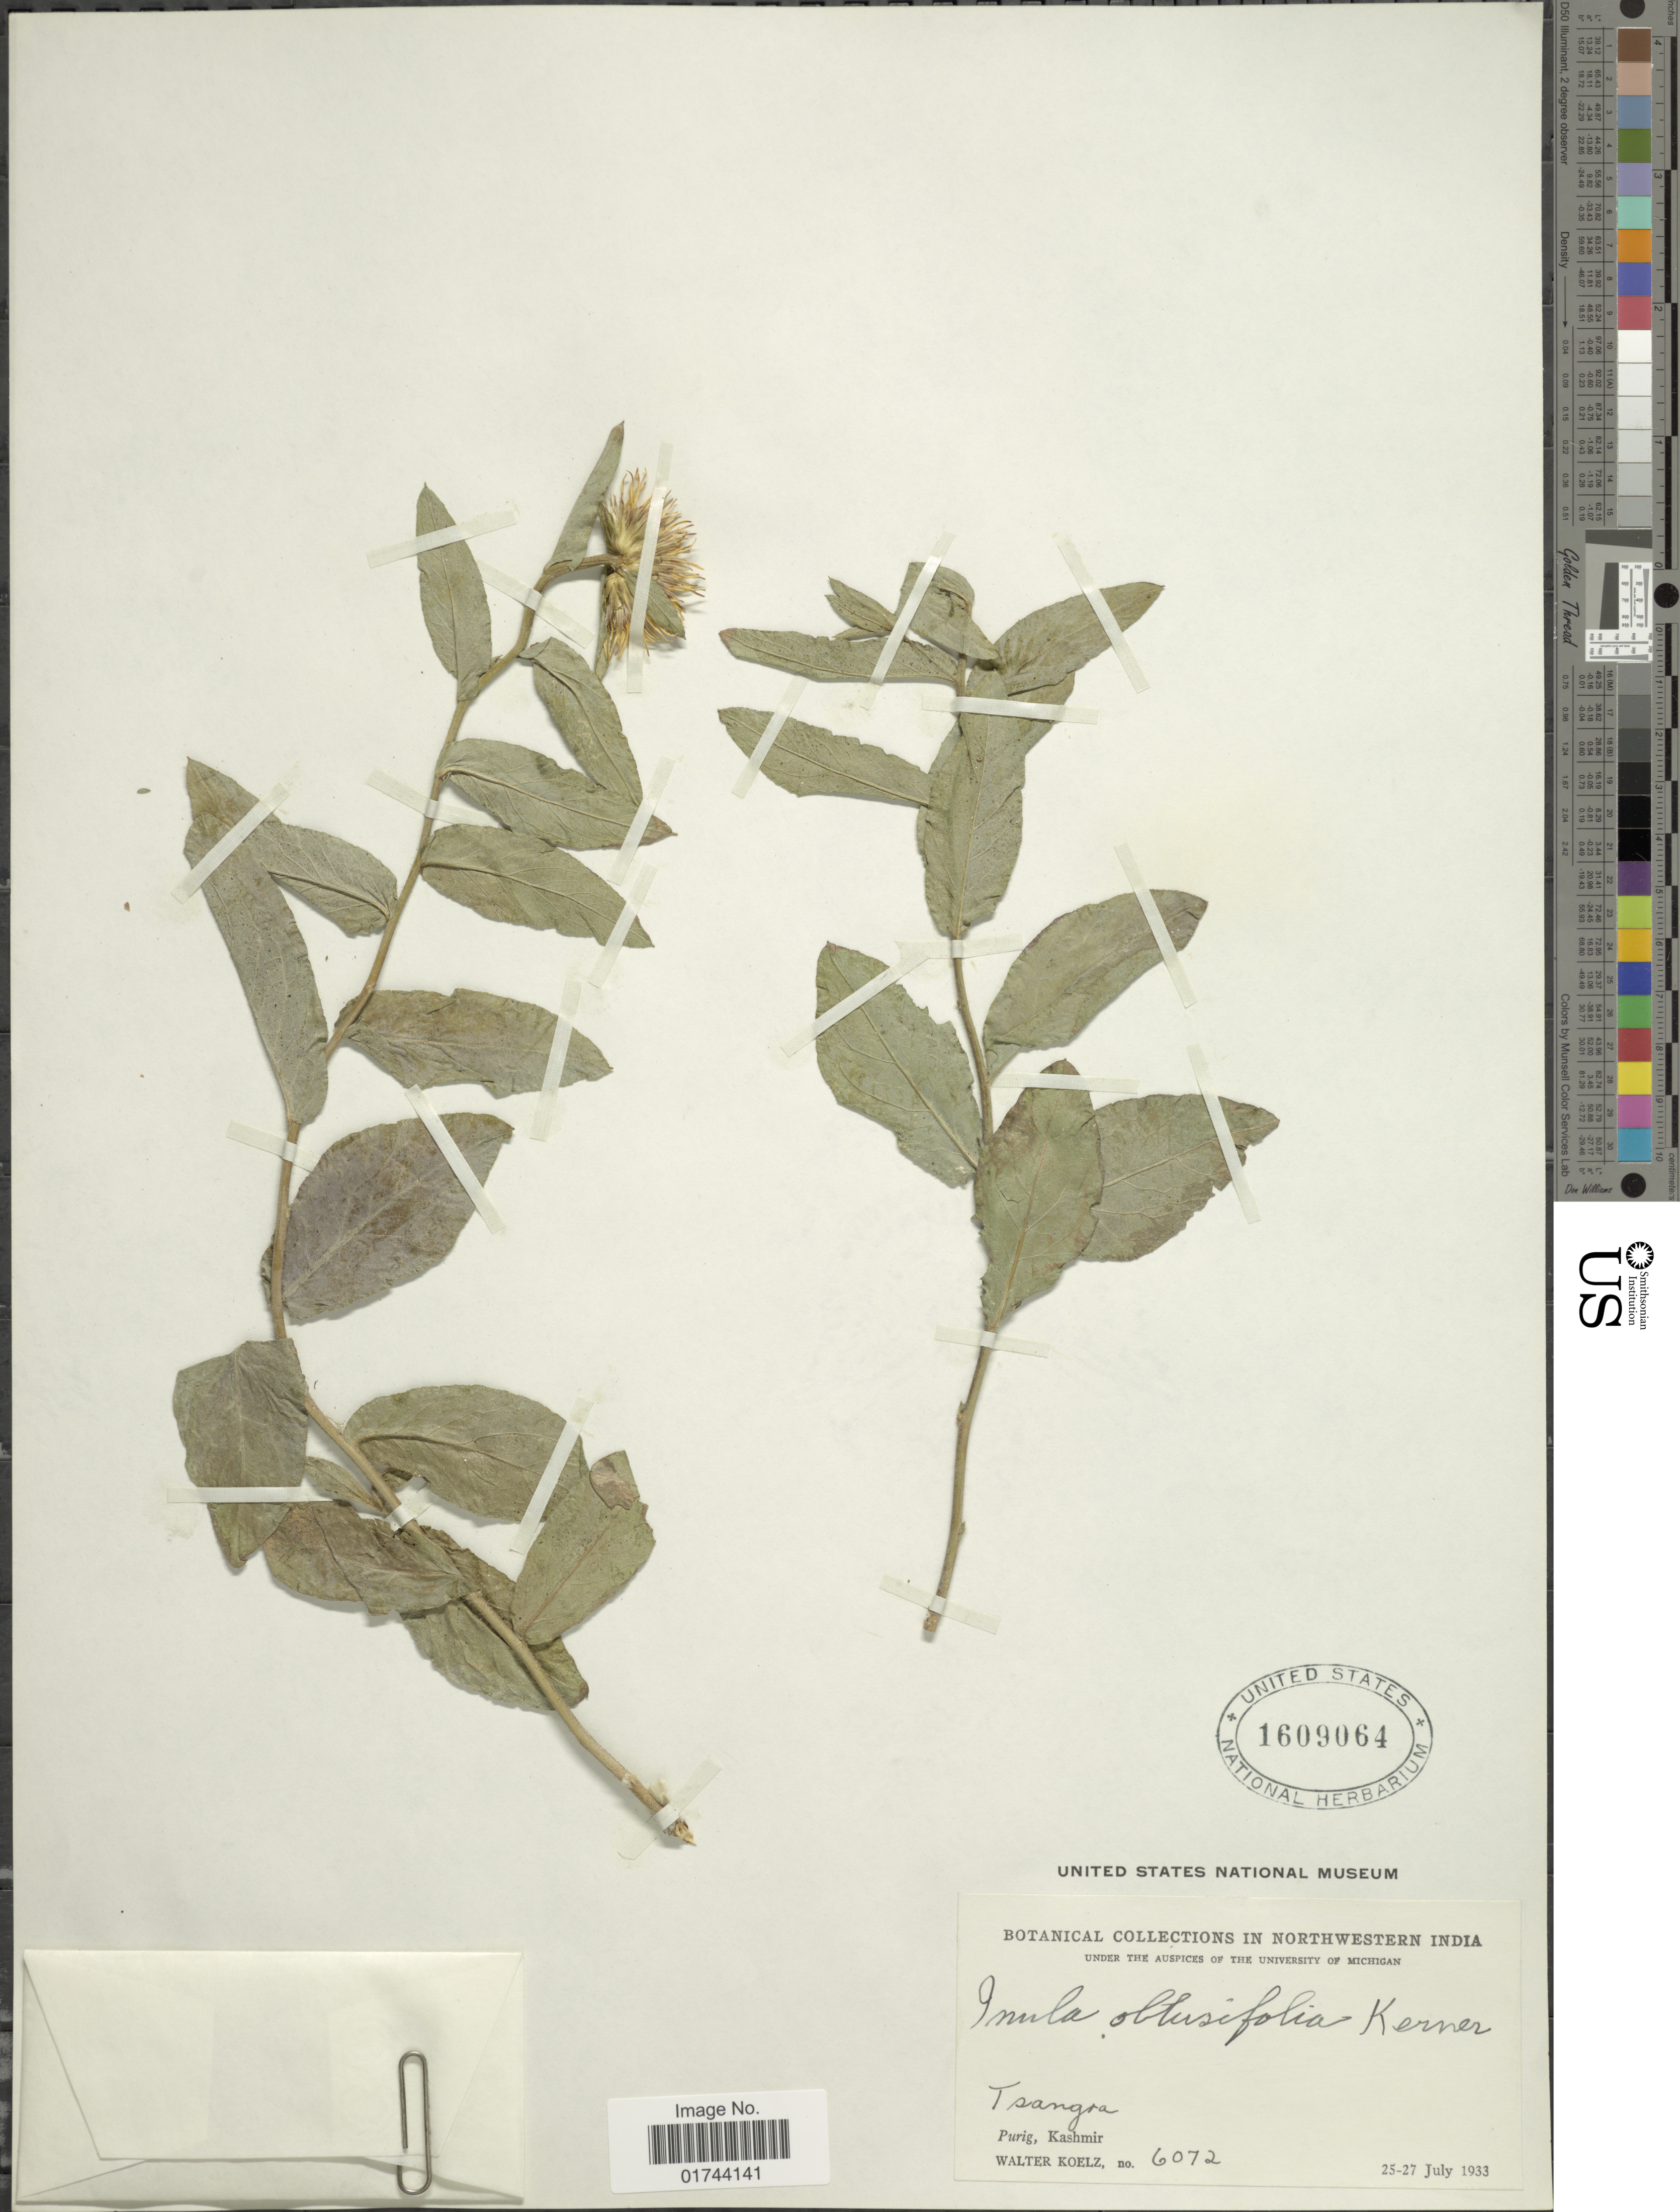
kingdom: Plantae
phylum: Tracheophyta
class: Magnoliopsida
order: Asterales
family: Asteraceae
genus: Inula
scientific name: Inula obtusifolia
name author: A. Kern.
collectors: W. N. Koelz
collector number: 6072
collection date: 1933-07-25/1933-07-27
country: India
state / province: Jammu and Kashmir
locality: Northwestern India, Purig, Kashmir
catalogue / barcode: US 1609064